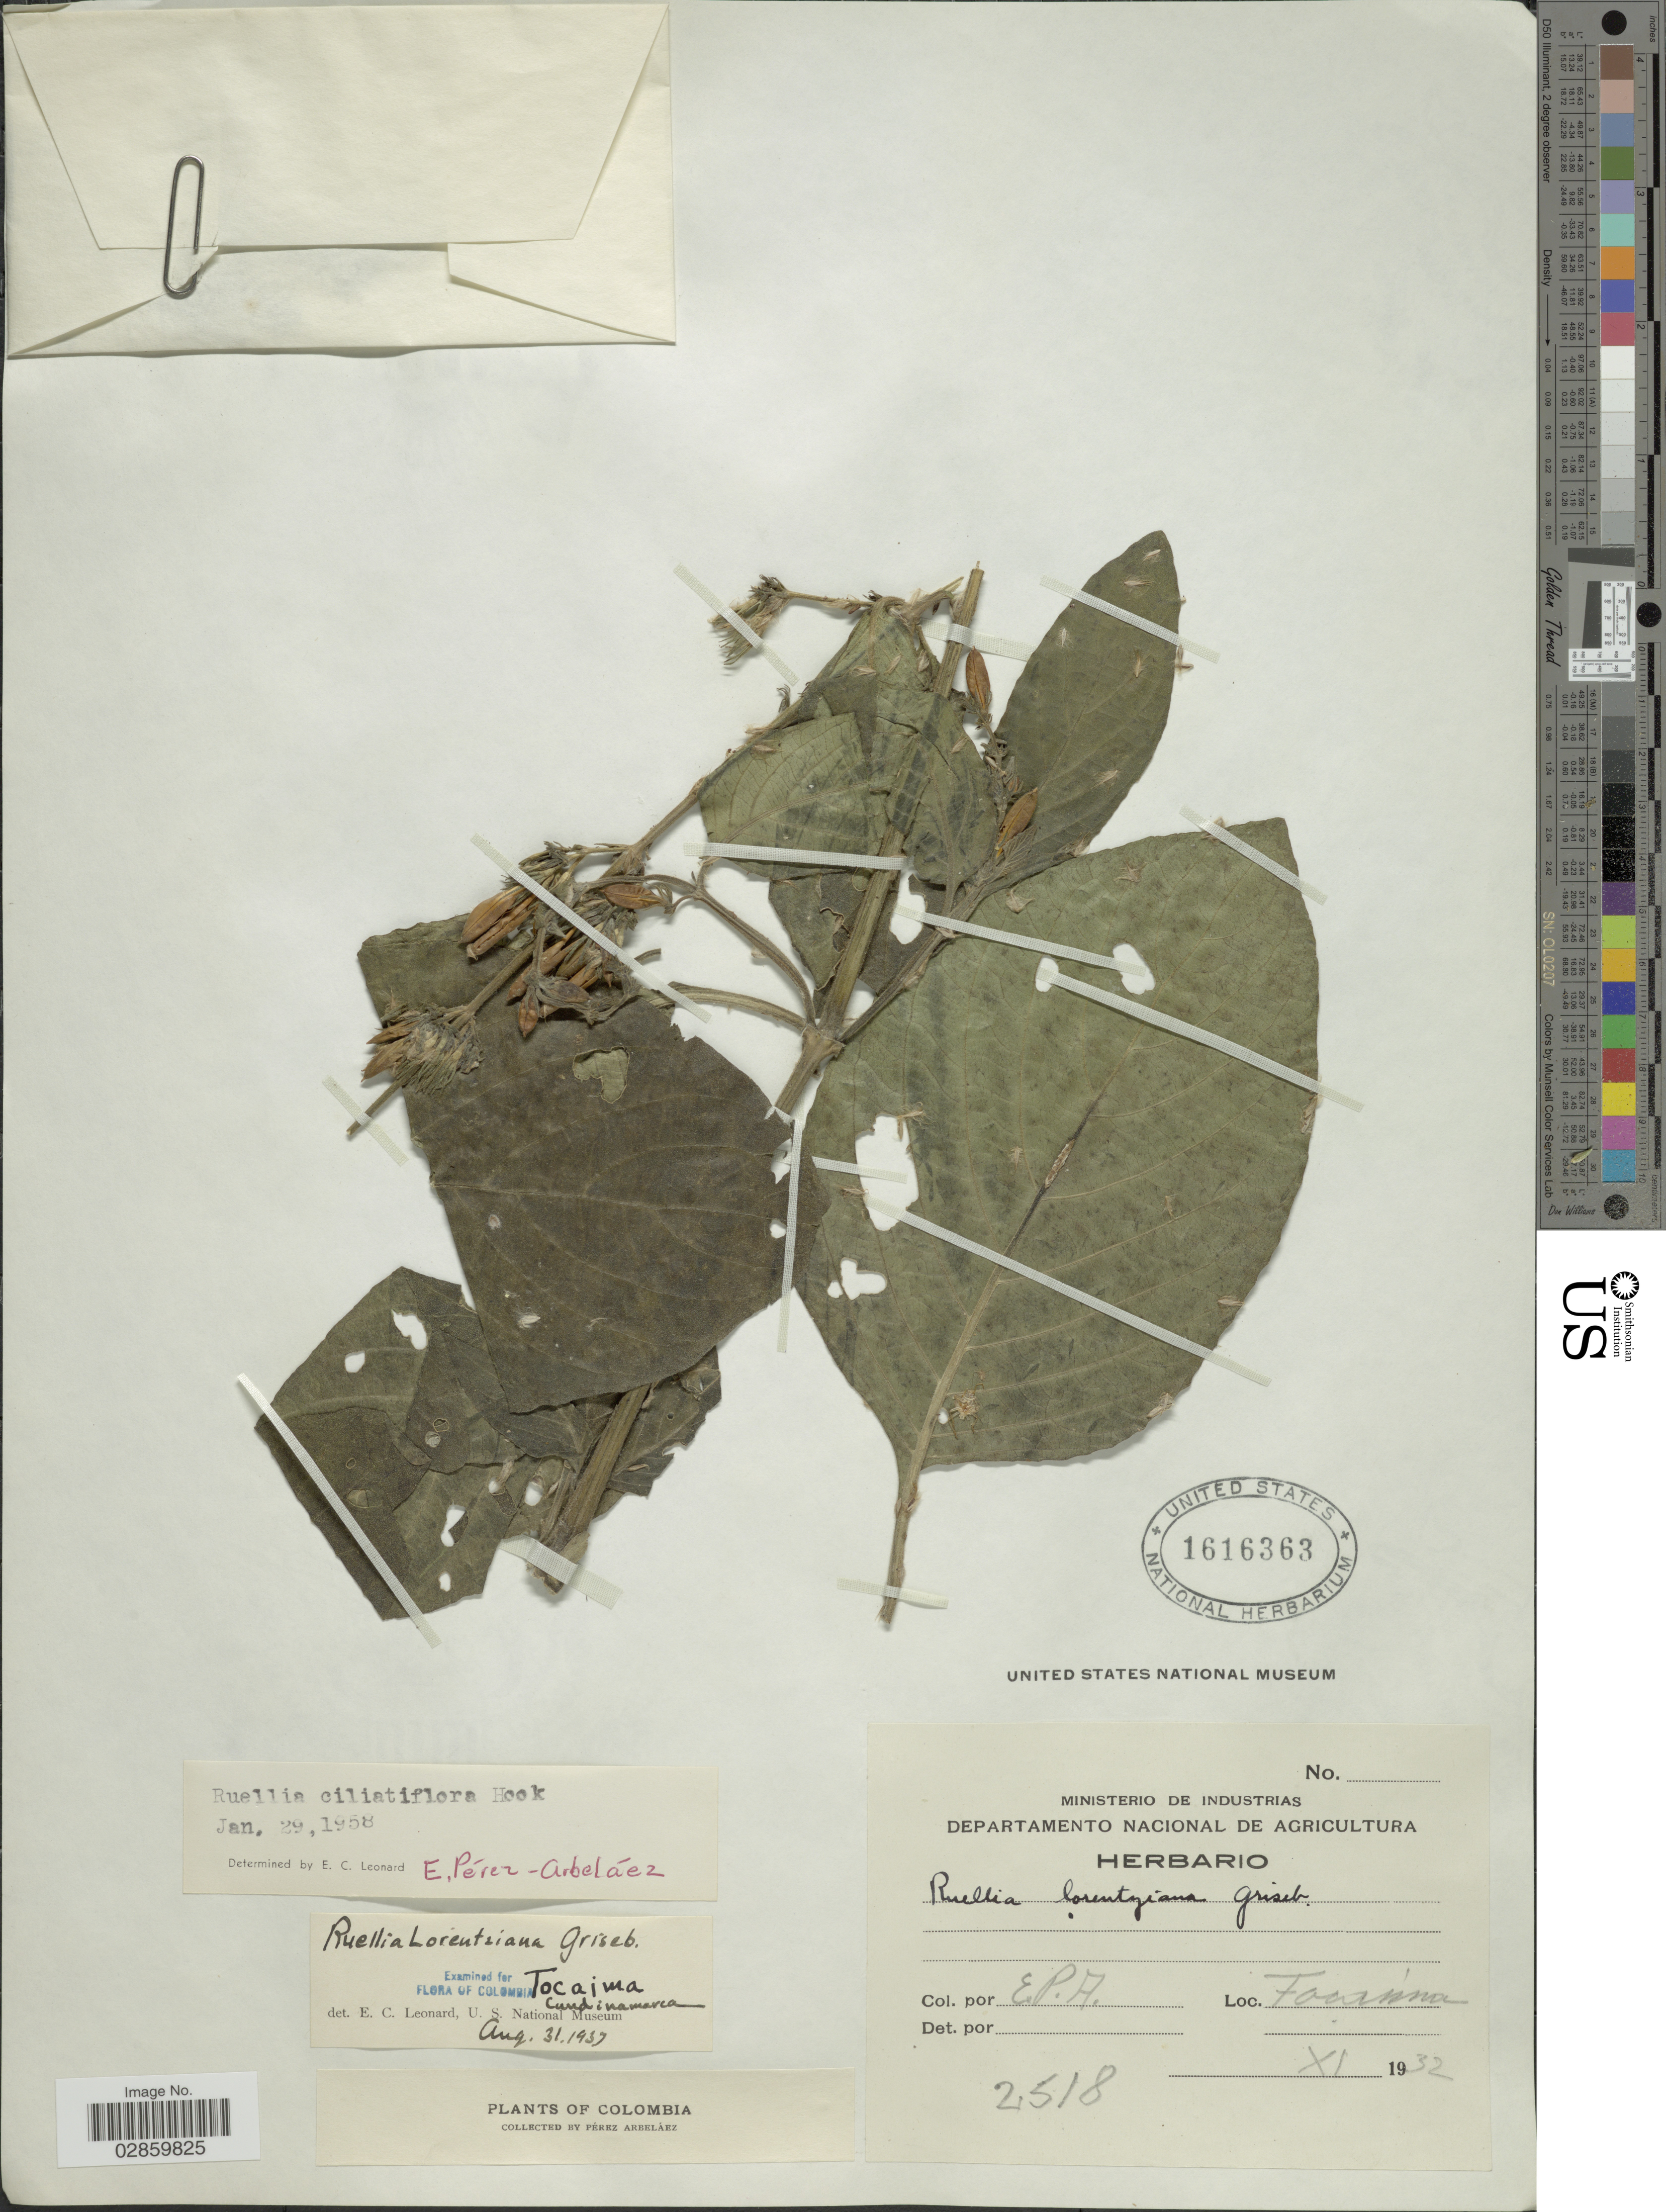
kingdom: Plantae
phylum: Tracheophyta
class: Magnoliopsida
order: Lamiales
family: Acanthaceae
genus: Ruellia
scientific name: Ruellia ciliatiflora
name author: Hook.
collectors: E. Pérez Arbeláez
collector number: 2518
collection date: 1932-11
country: Colombia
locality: Tocaima.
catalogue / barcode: US 1616363